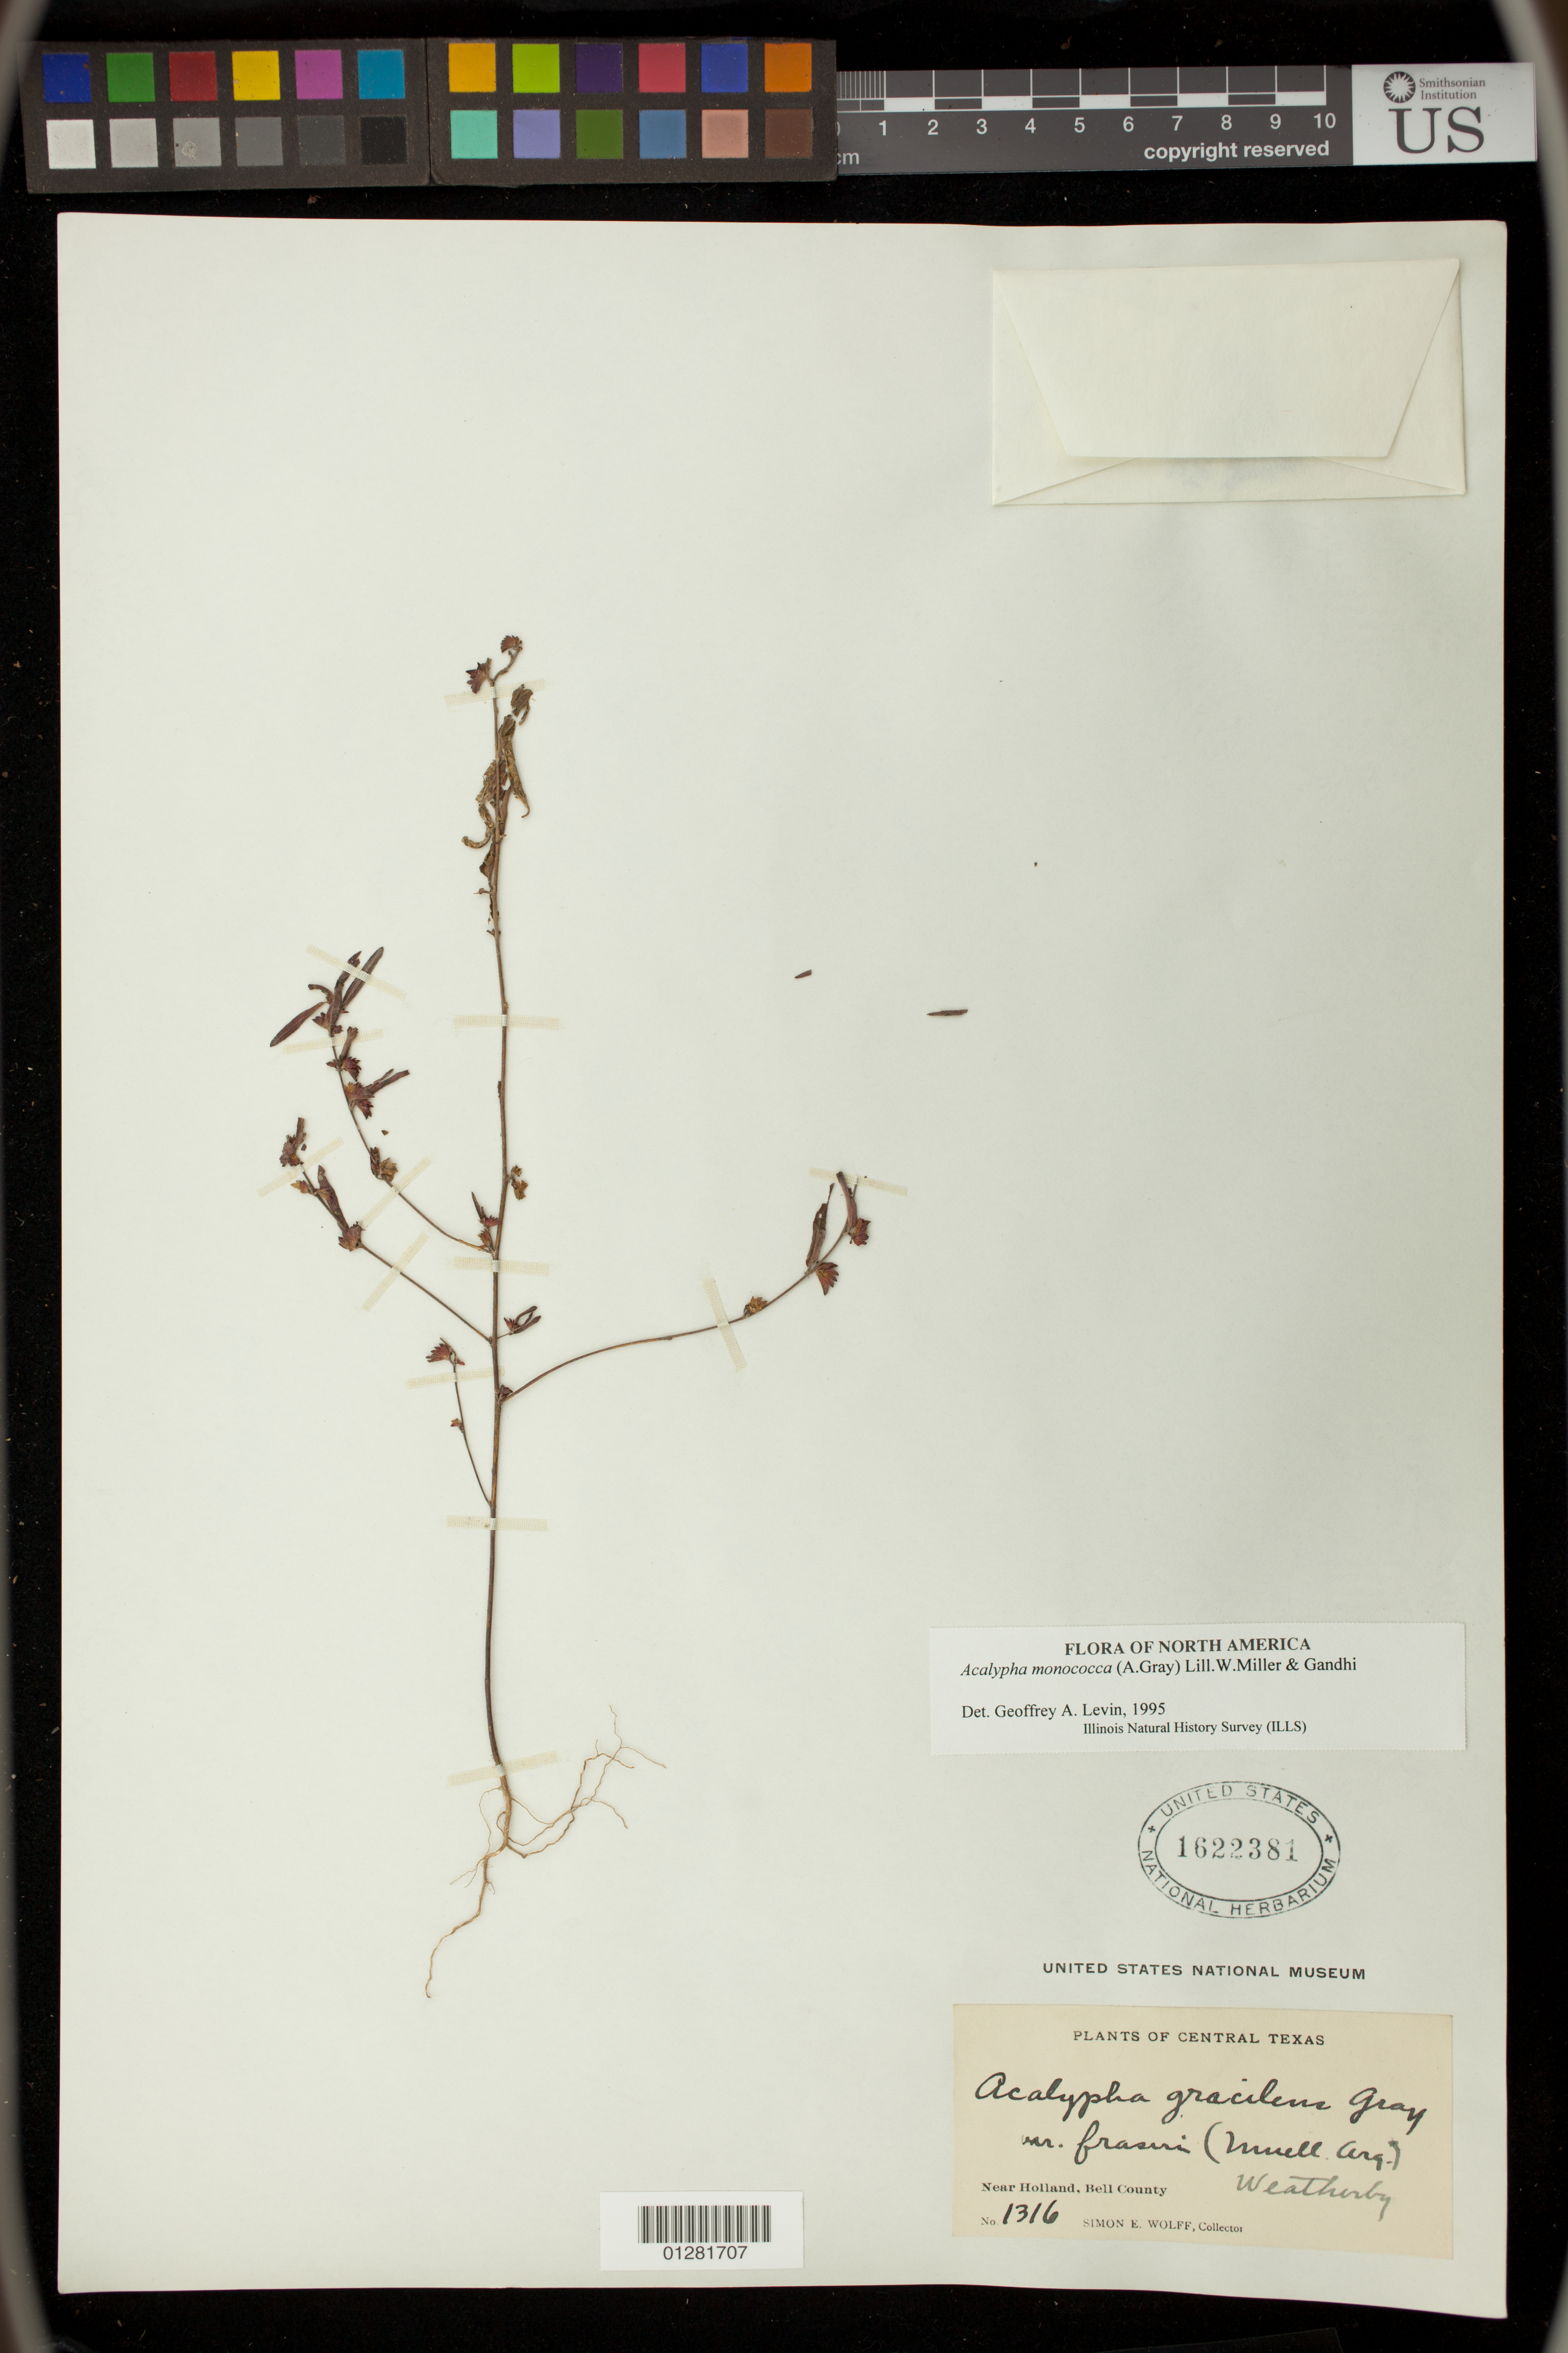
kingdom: Plantae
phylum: Tracheophyta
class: Magnoliopsida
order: Malpighiales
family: Euphorbiaceae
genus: Acalypha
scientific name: Acalypha monococca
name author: (Englem. ex A. Gray) Gandhi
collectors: S. E. Wolff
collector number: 1316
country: United States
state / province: Texas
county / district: Bell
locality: Near Holland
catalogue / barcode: US 1622381